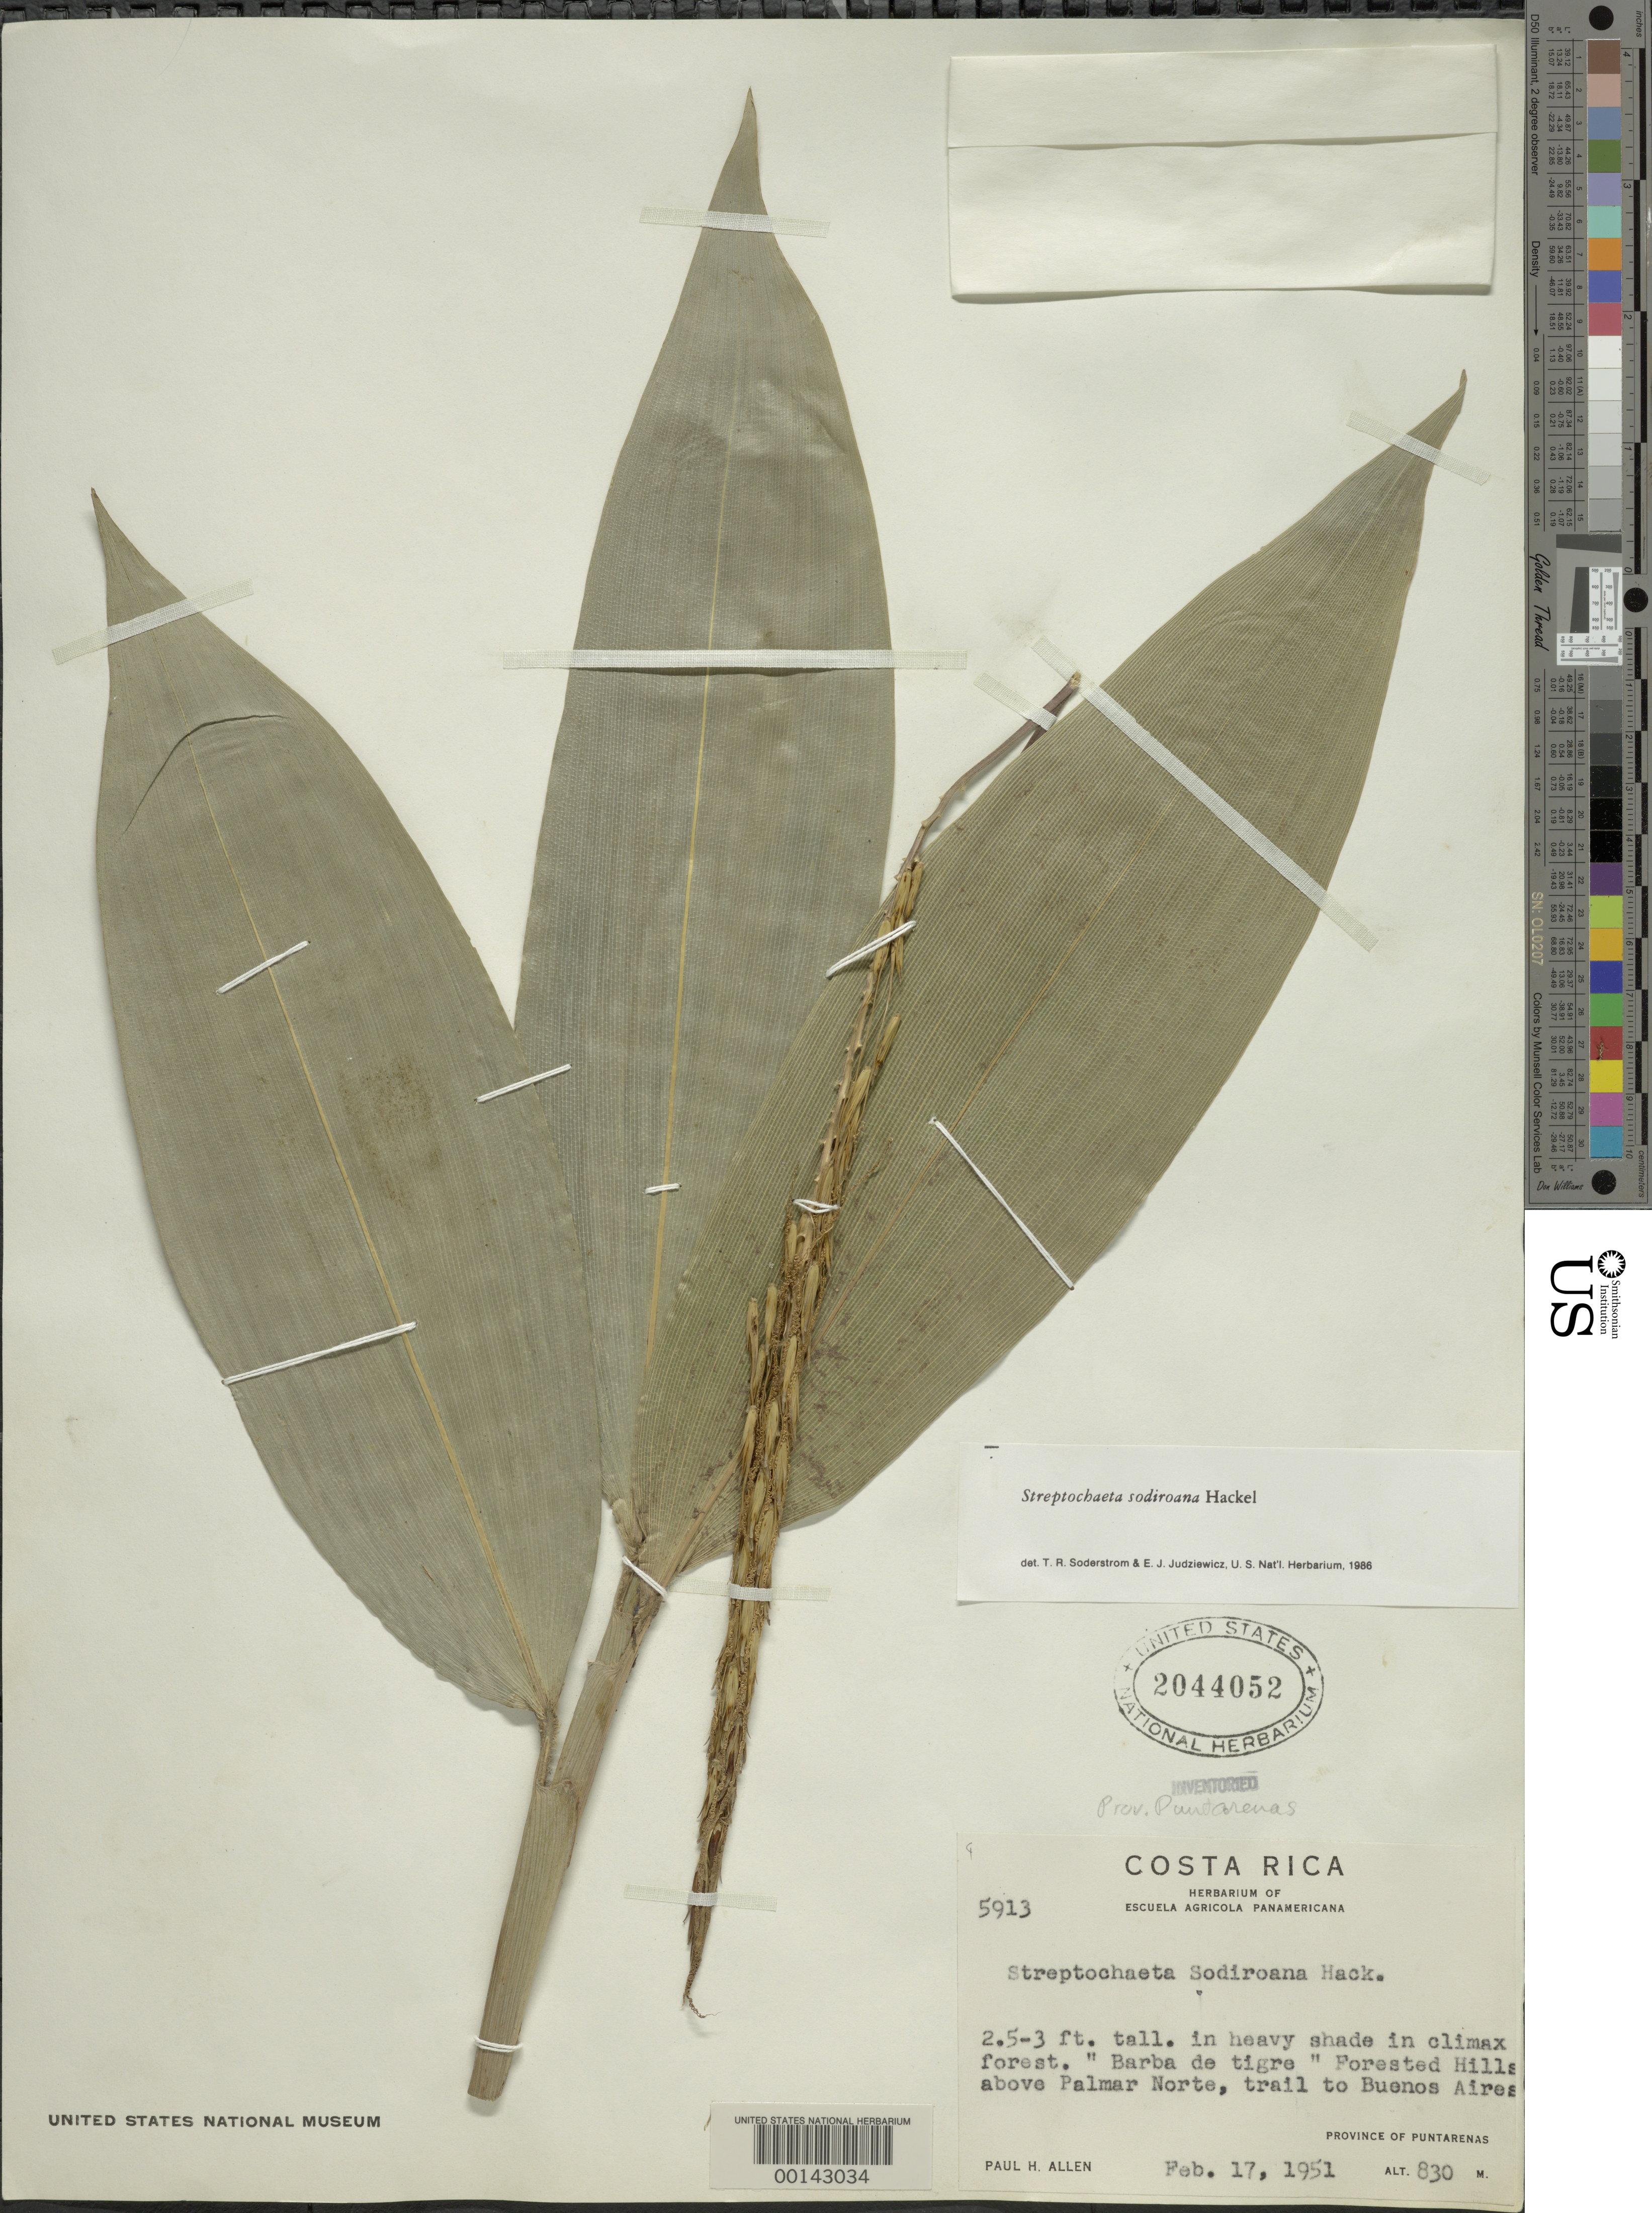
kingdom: Plantae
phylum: Tracheophyta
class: Liliopsida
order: Poales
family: Poaceae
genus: Streptochaeta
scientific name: Streptochaeta sodiroana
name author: Hack.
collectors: P. H. Allen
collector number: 5913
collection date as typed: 17 Feb 1951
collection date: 1951-02-17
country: Costa Rica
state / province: Puntarenas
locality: Palmar norte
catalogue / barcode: US 2044052